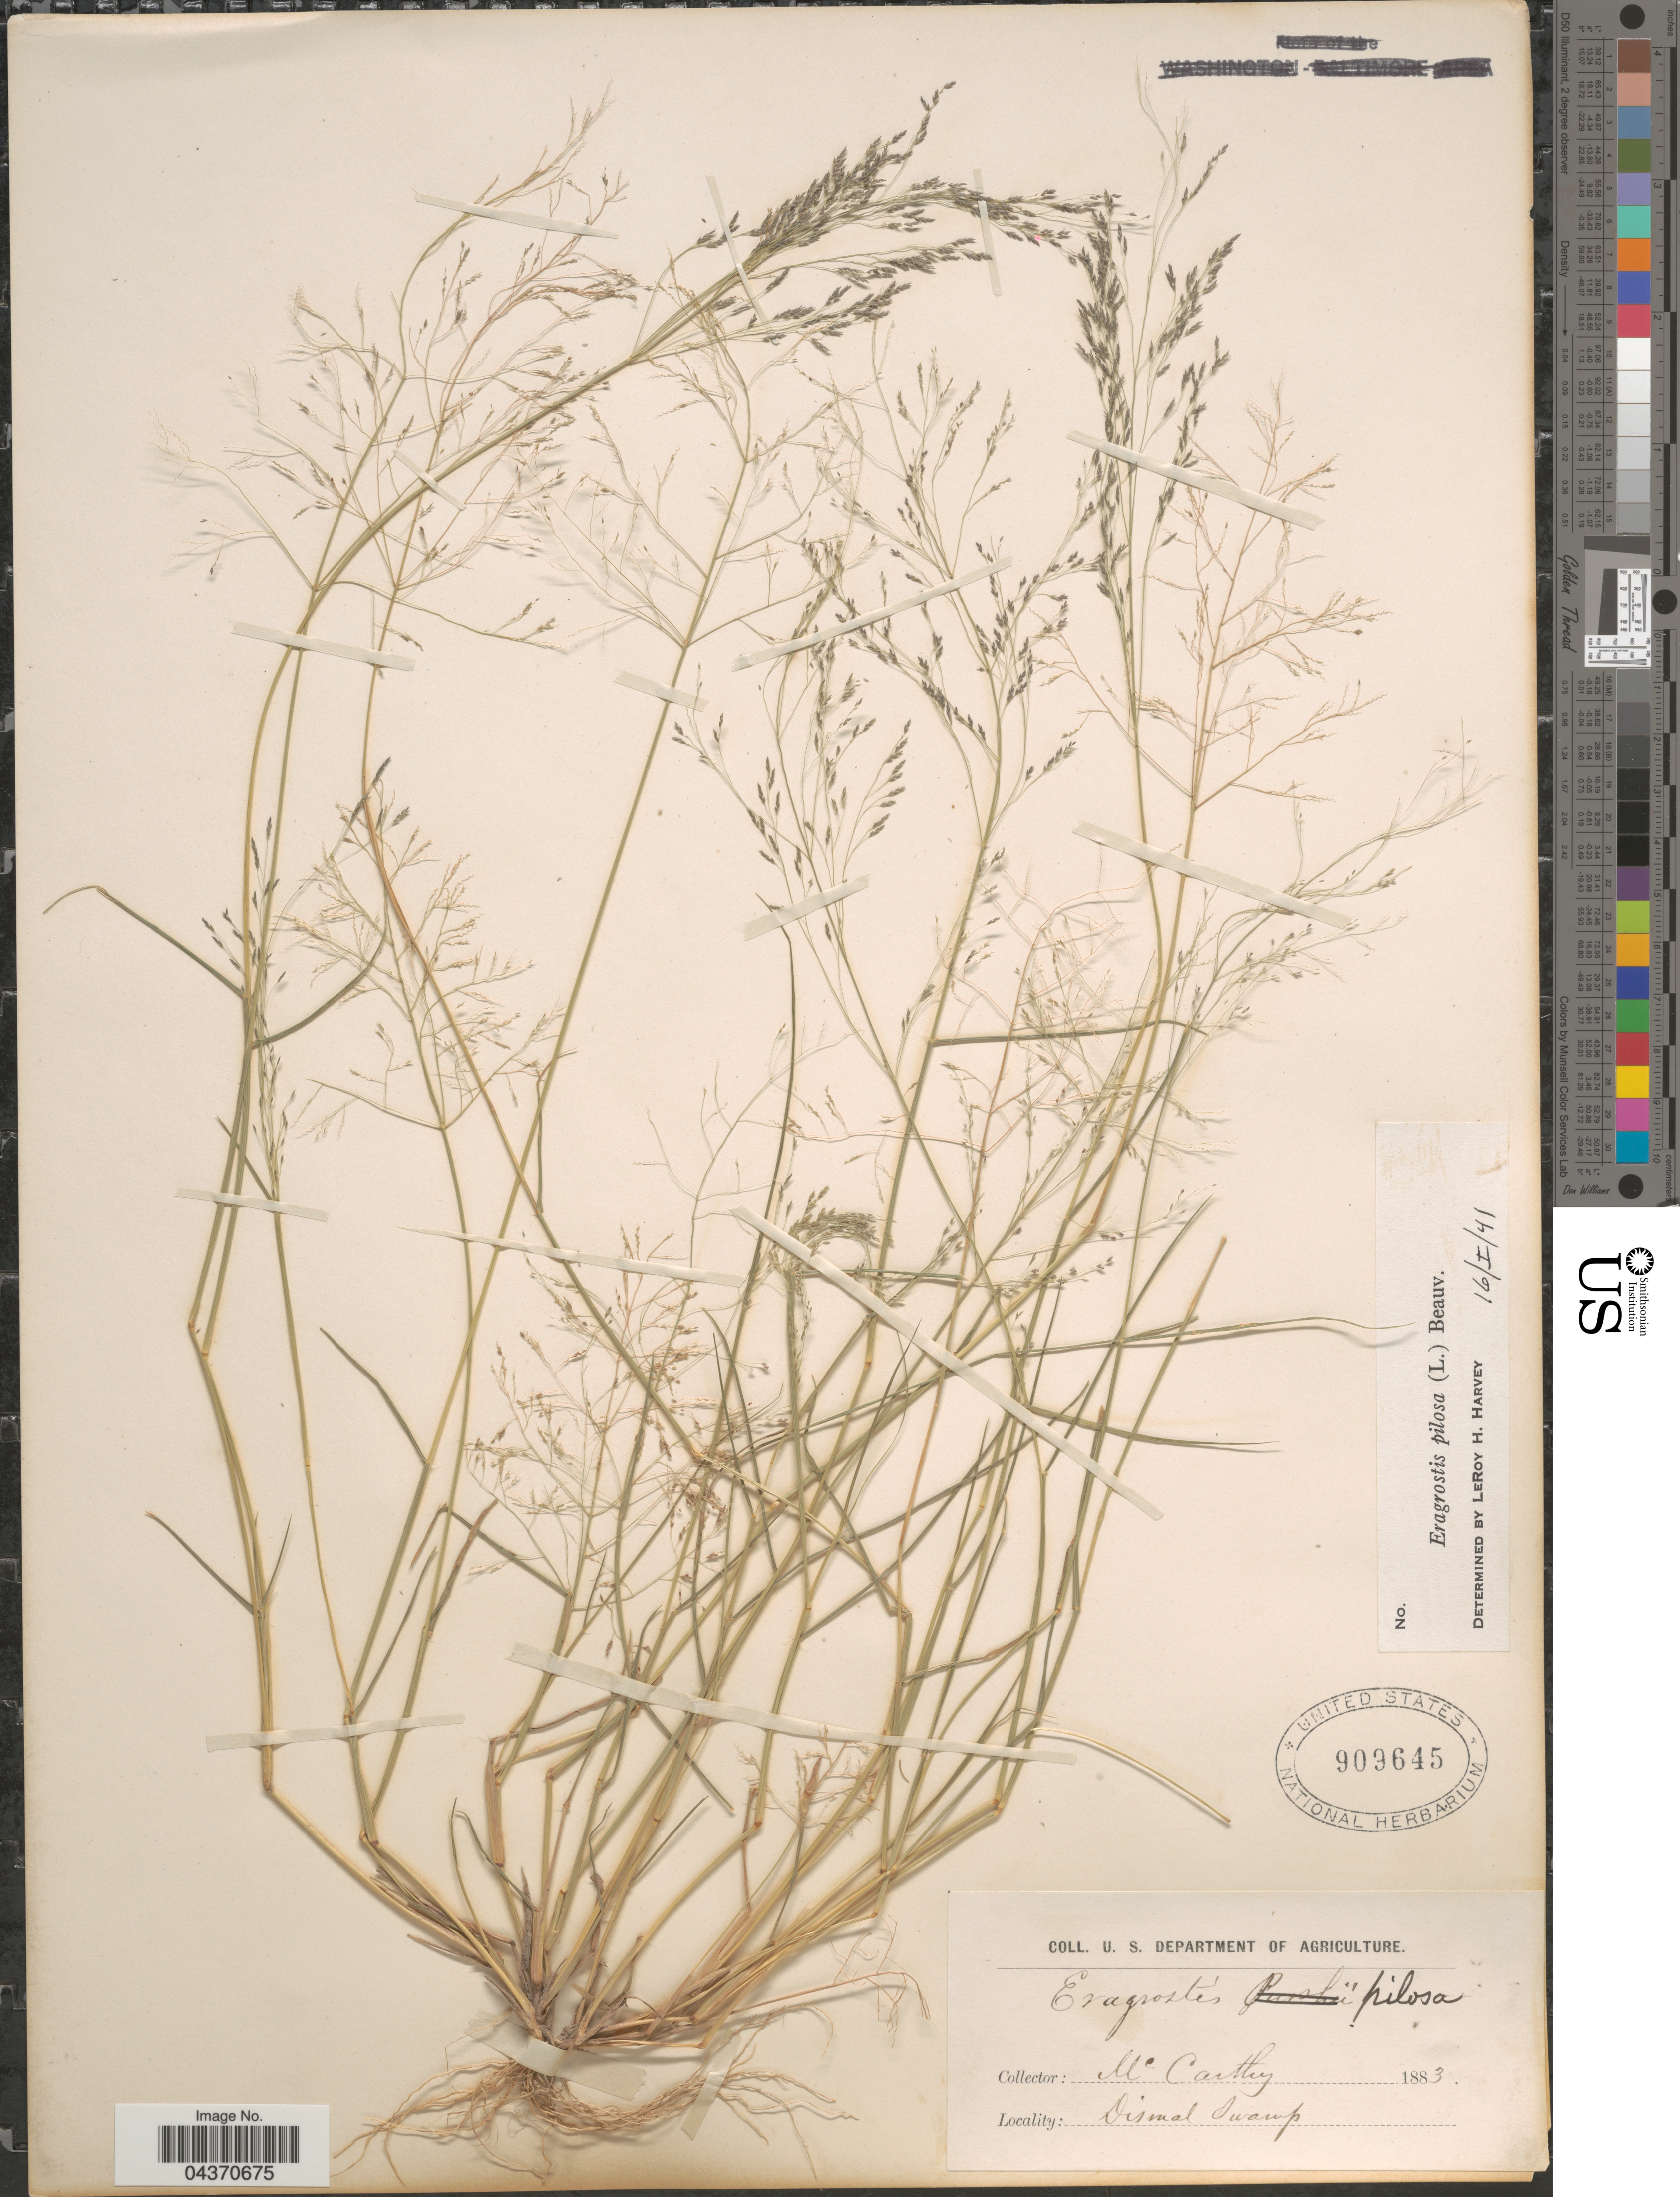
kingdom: Plantae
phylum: Tracheophyta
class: Liliopsida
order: Poales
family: Poaceae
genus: Eragrostis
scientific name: Eragrostis pilosa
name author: (L.) P. Beauv.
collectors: -- McCarthy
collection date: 1883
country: United States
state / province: Virginia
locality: Dismal Swamp.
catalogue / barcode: US 909645